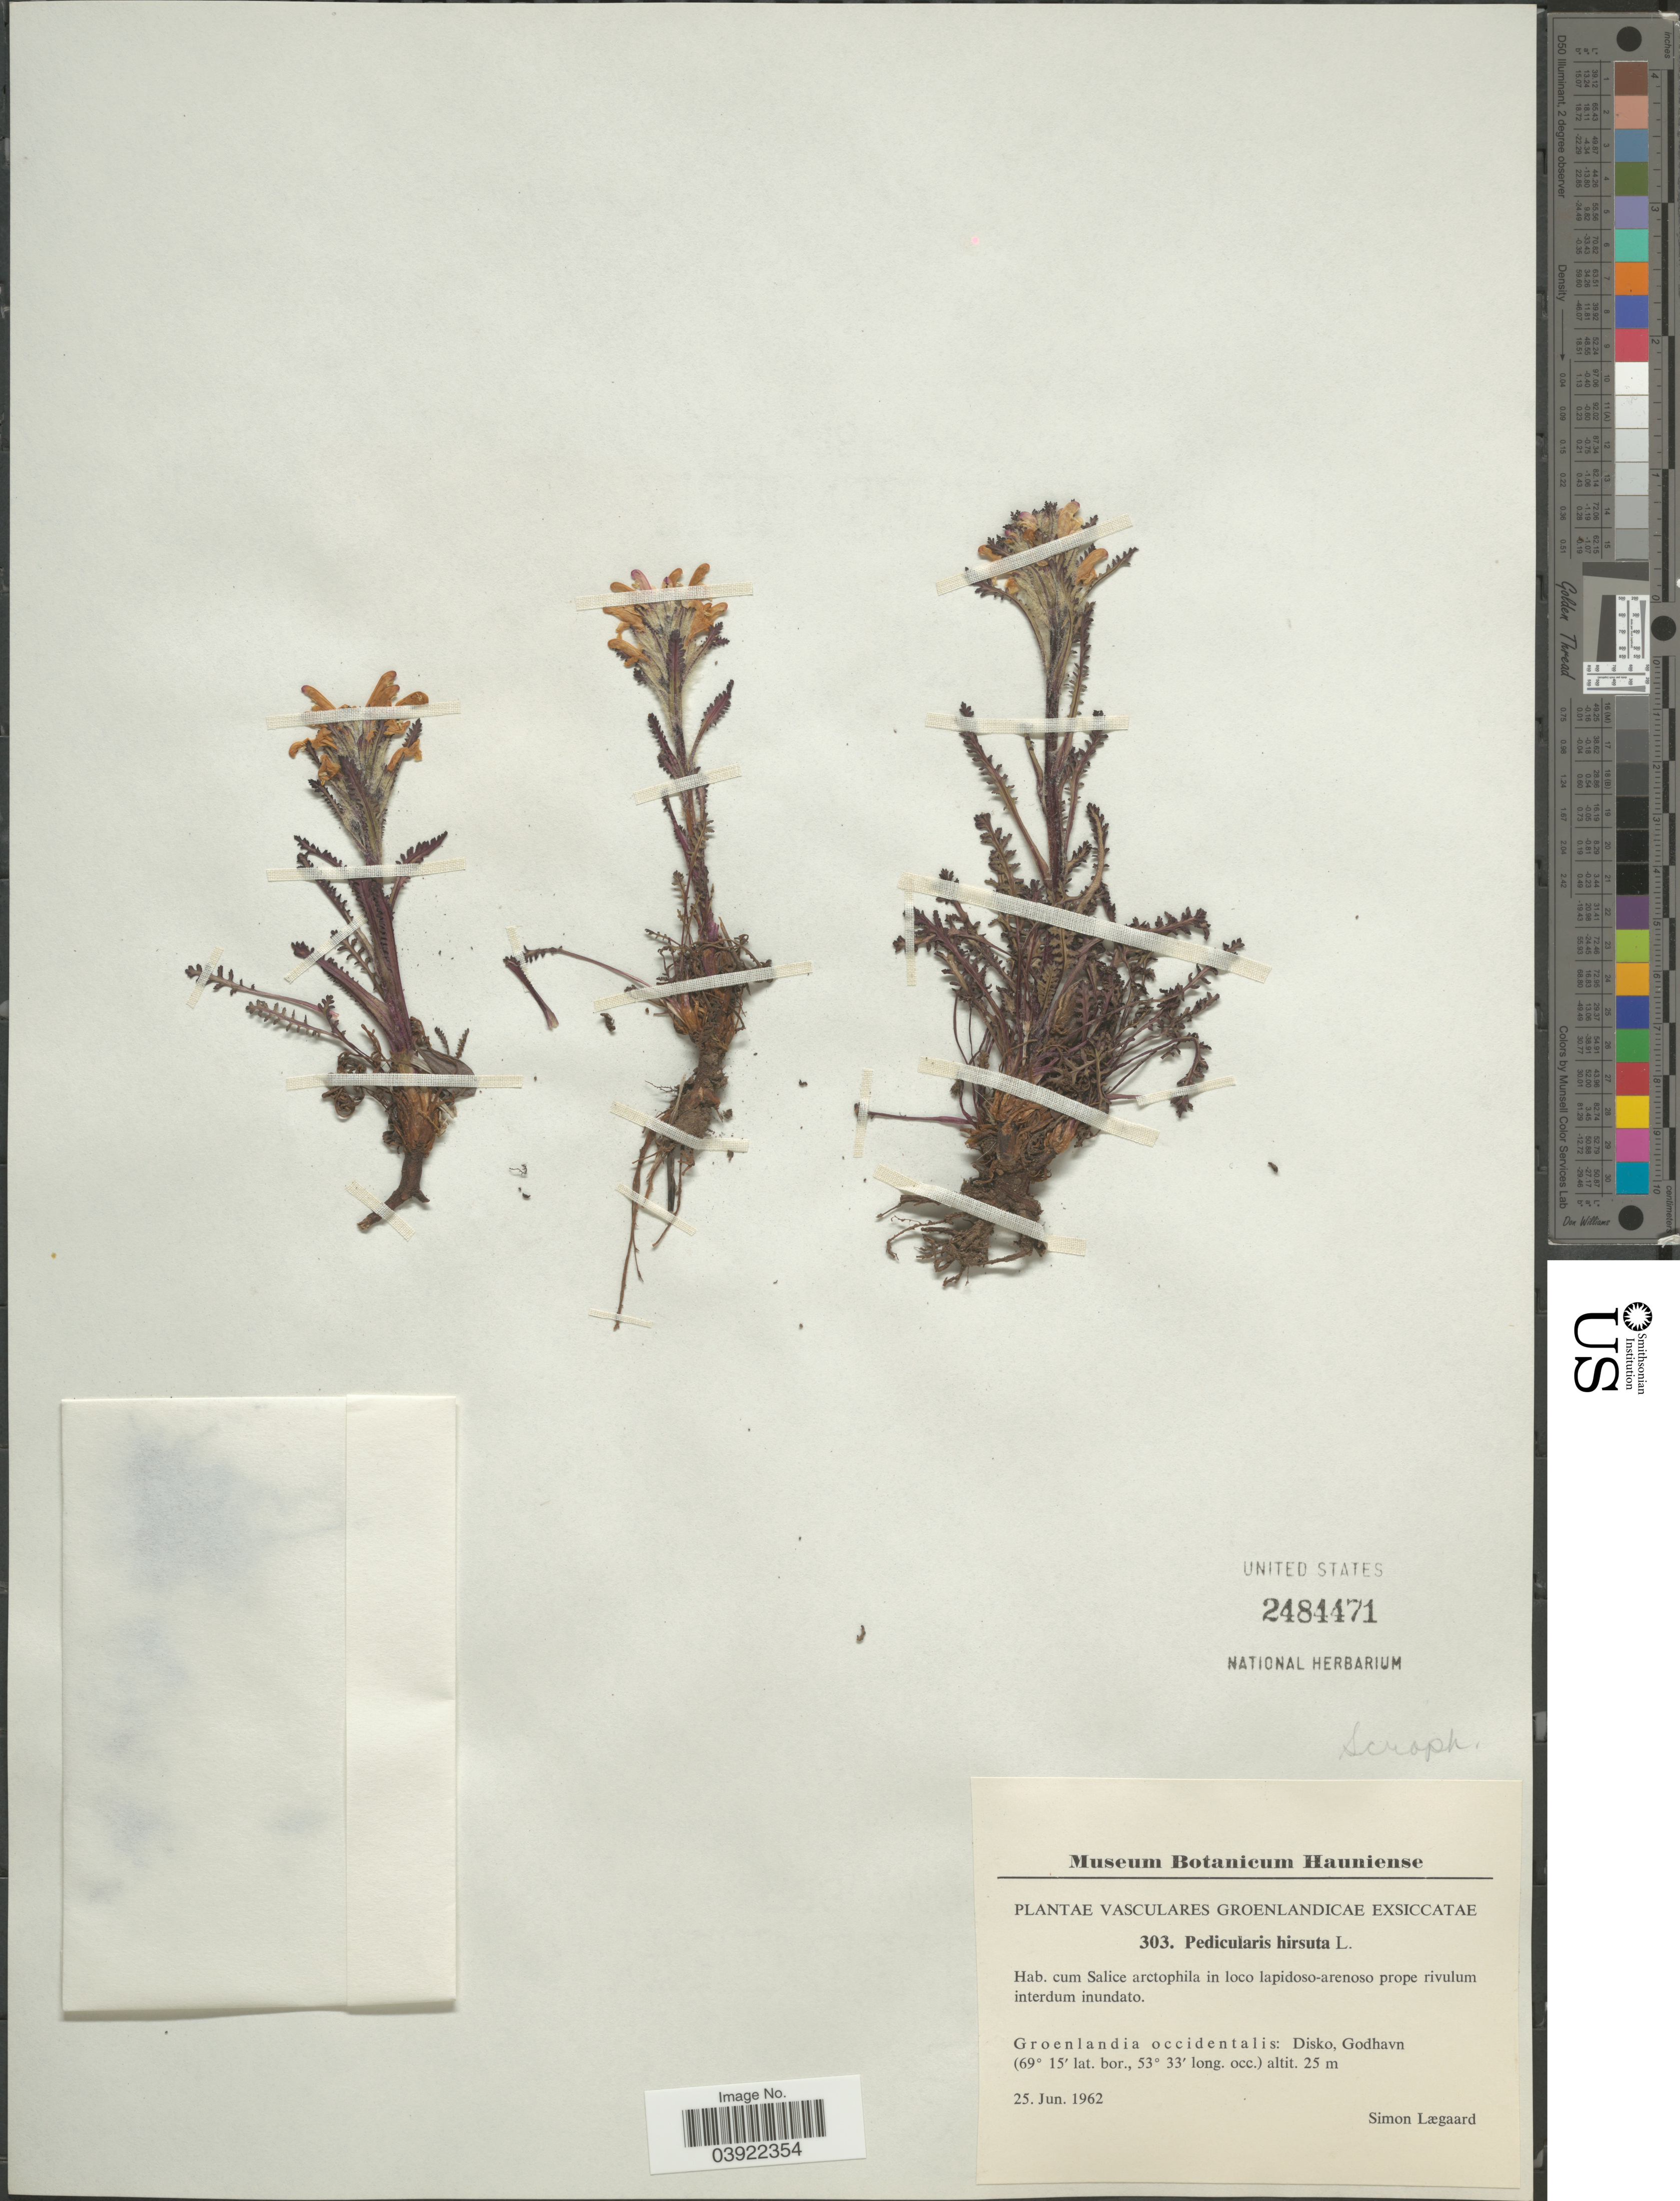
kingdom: Plantae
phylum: Tracheophyta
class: Magnoliopsida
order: Lamiales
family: Orobanchaceae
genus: Pedicularis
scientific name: Pedicularis hirsuta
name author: L.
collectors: S. Lægaard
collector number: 303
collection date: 1962-06-25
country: Greenland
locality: Groenlandia occidentalis: Disko, Godhavn.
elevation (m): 25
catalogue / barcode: US 2484471